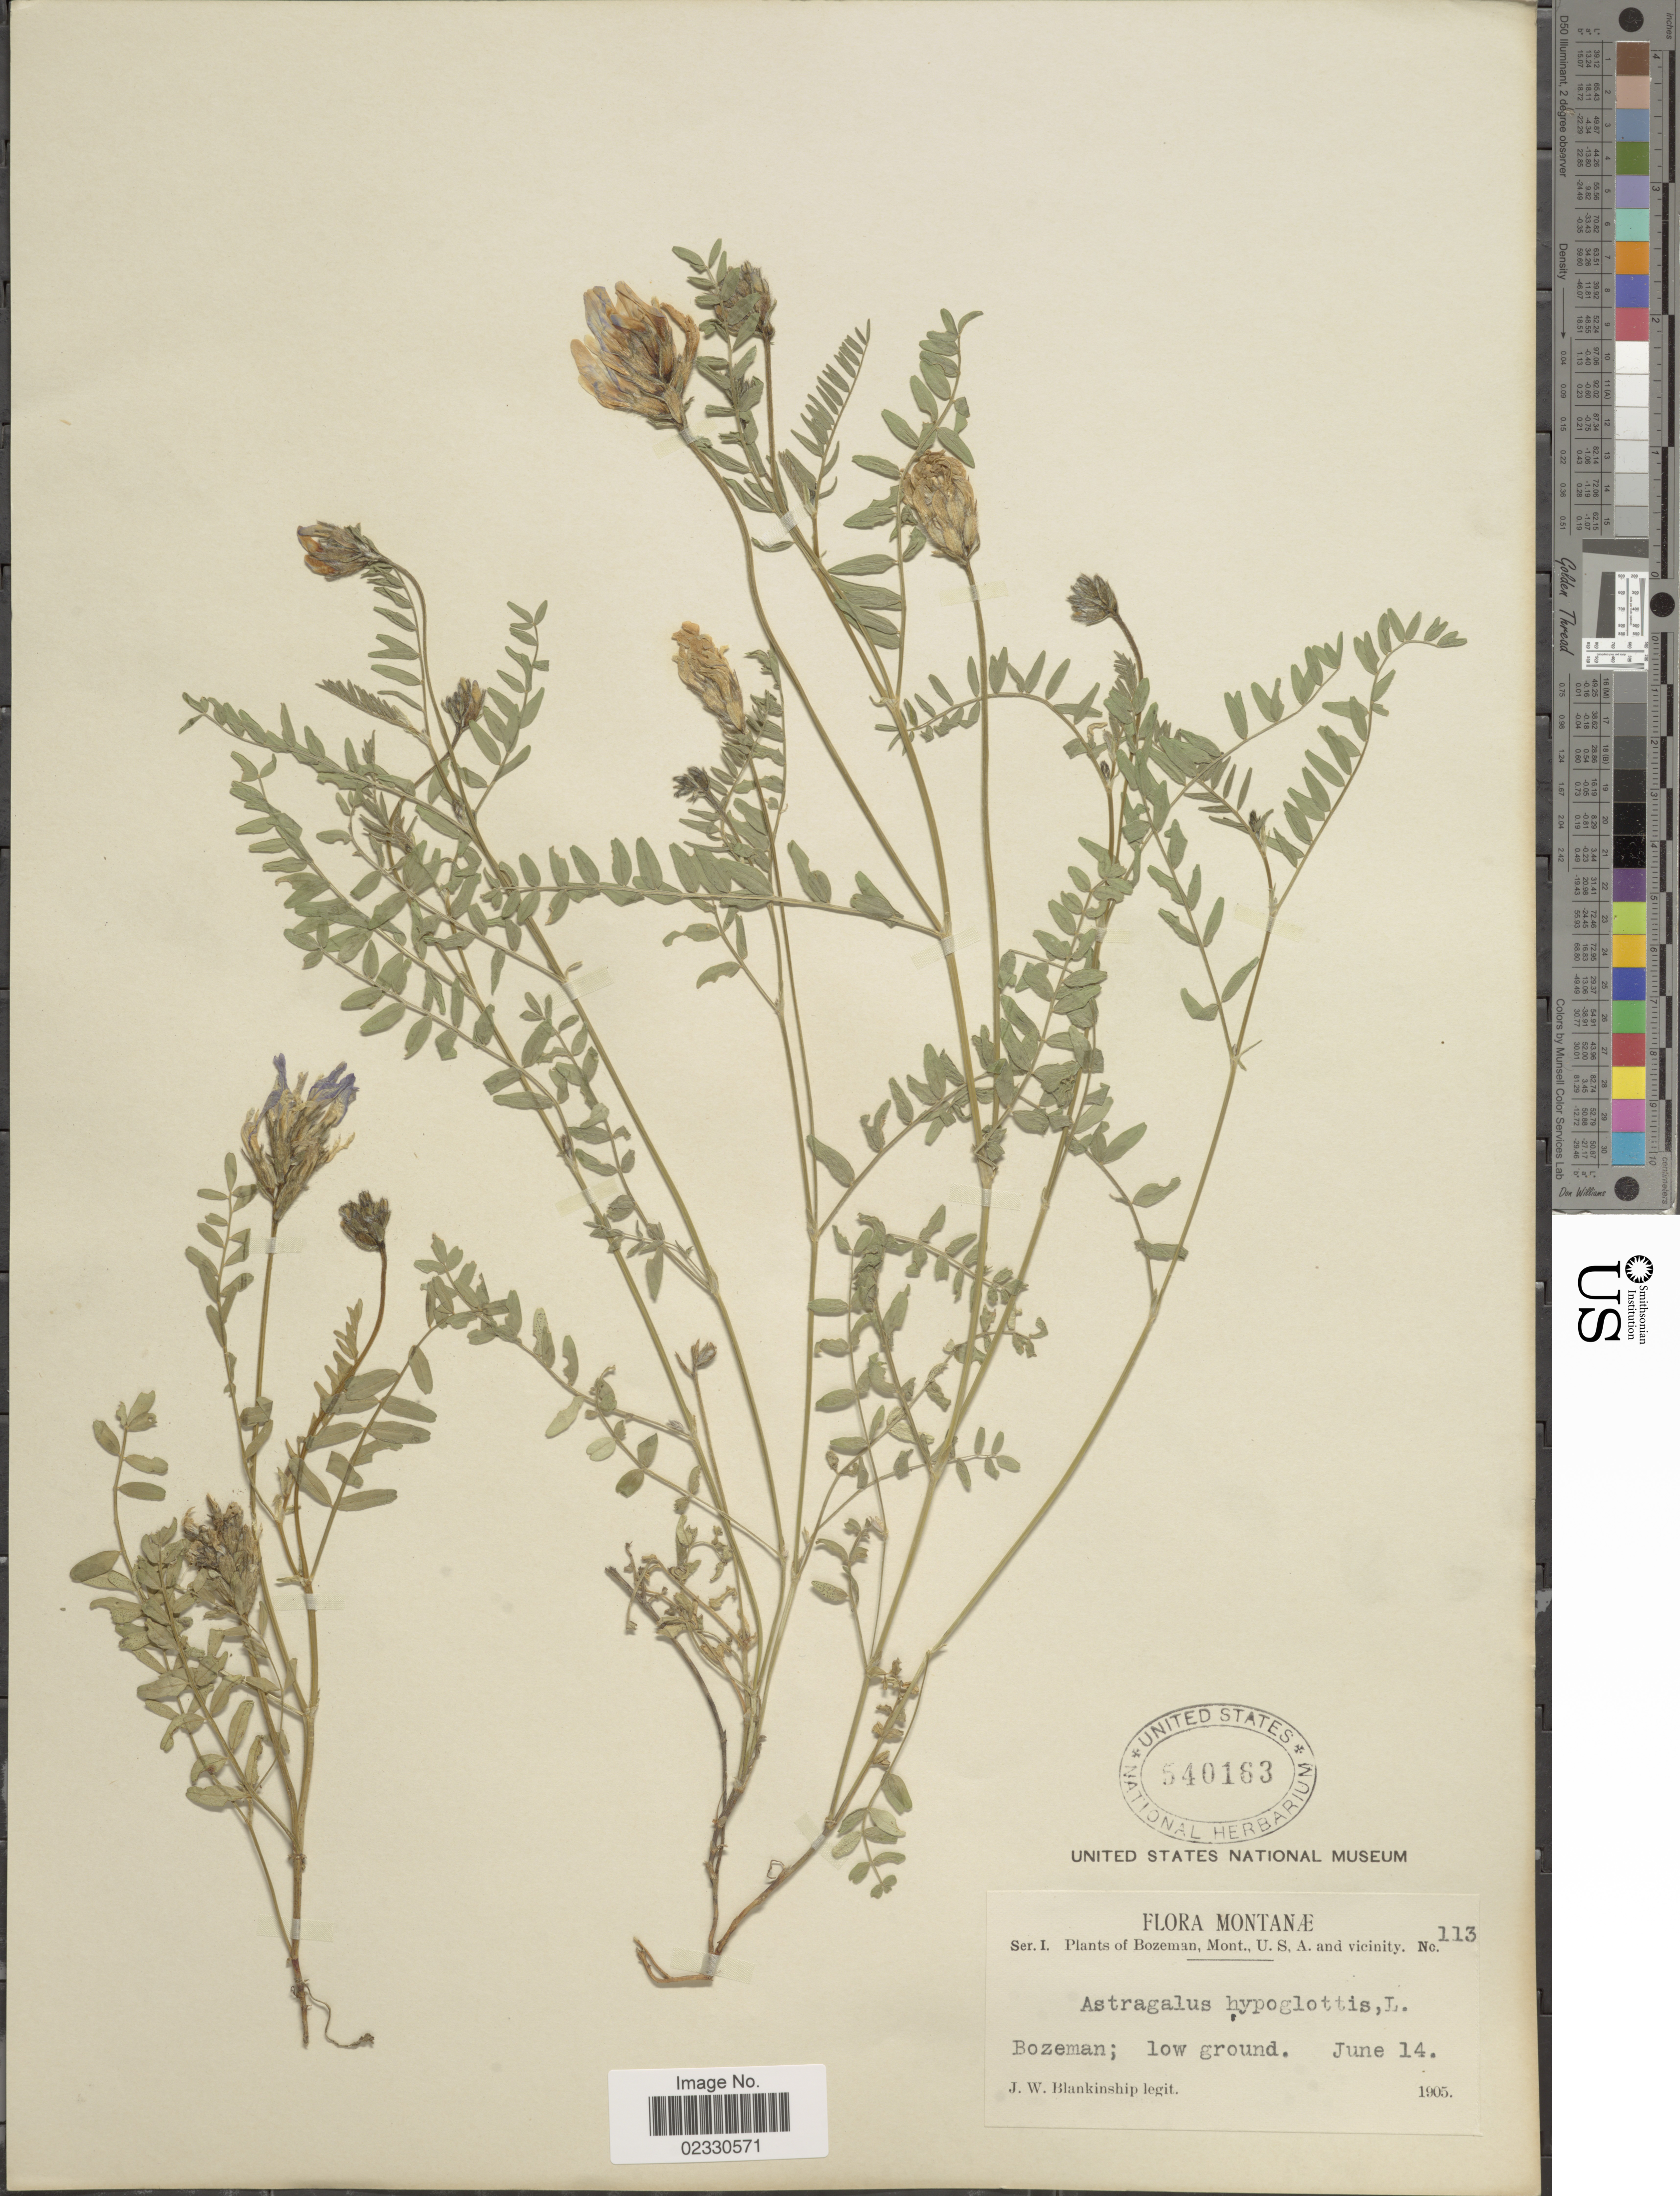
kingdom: Plantae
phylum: Tracheophyta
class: Magnoliopsida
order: Fabales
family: Fabaceae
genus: Astragalus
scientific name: Astragalus dasyglottis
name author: DC.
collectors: J. W. Blankinship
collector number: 113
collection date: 1905-06-14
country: United States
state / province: Montana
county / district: Gallatin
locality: Bozeman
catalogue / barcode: US 540183